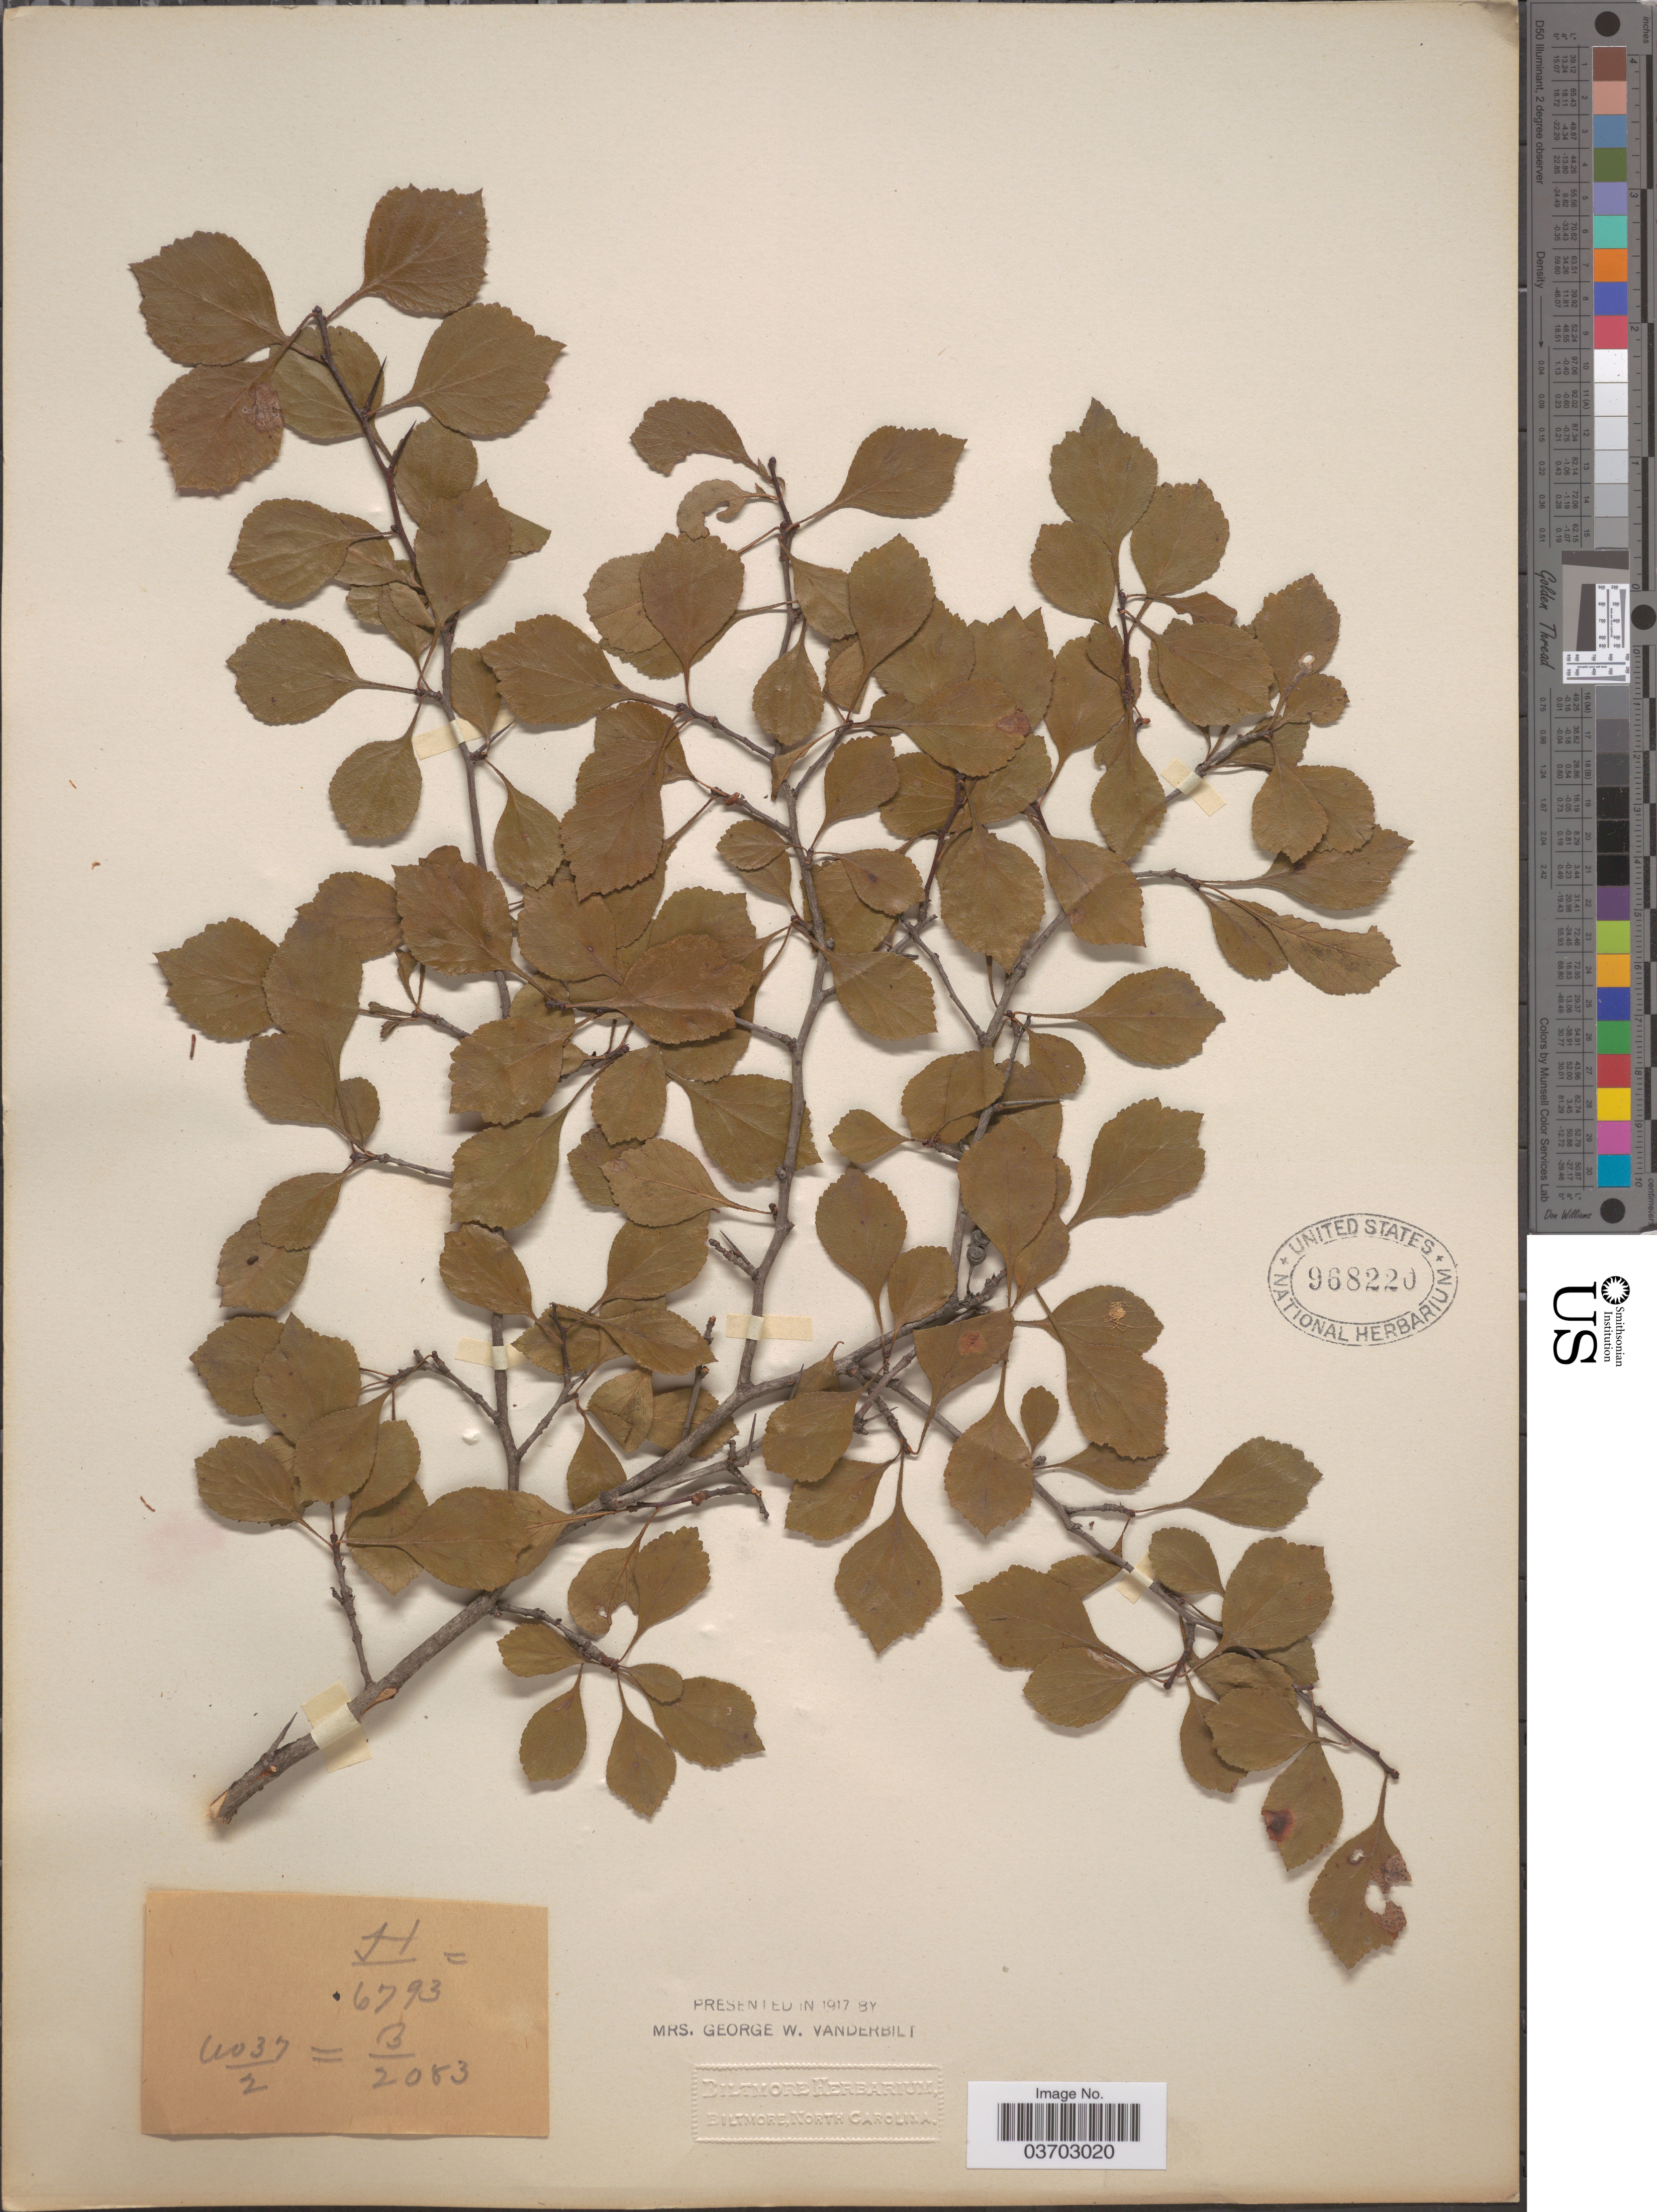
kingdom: Plantae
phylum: Tracheophyta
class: Magnoliopsida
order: Rosales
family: Rosaceae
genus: Crataegus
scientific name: Crataegus necopinata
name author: Pojark.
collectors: ex herb. Biltmore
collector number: H/6793=4037/2=B/2053*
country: United States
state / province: North Carolina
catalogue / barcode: US 968220